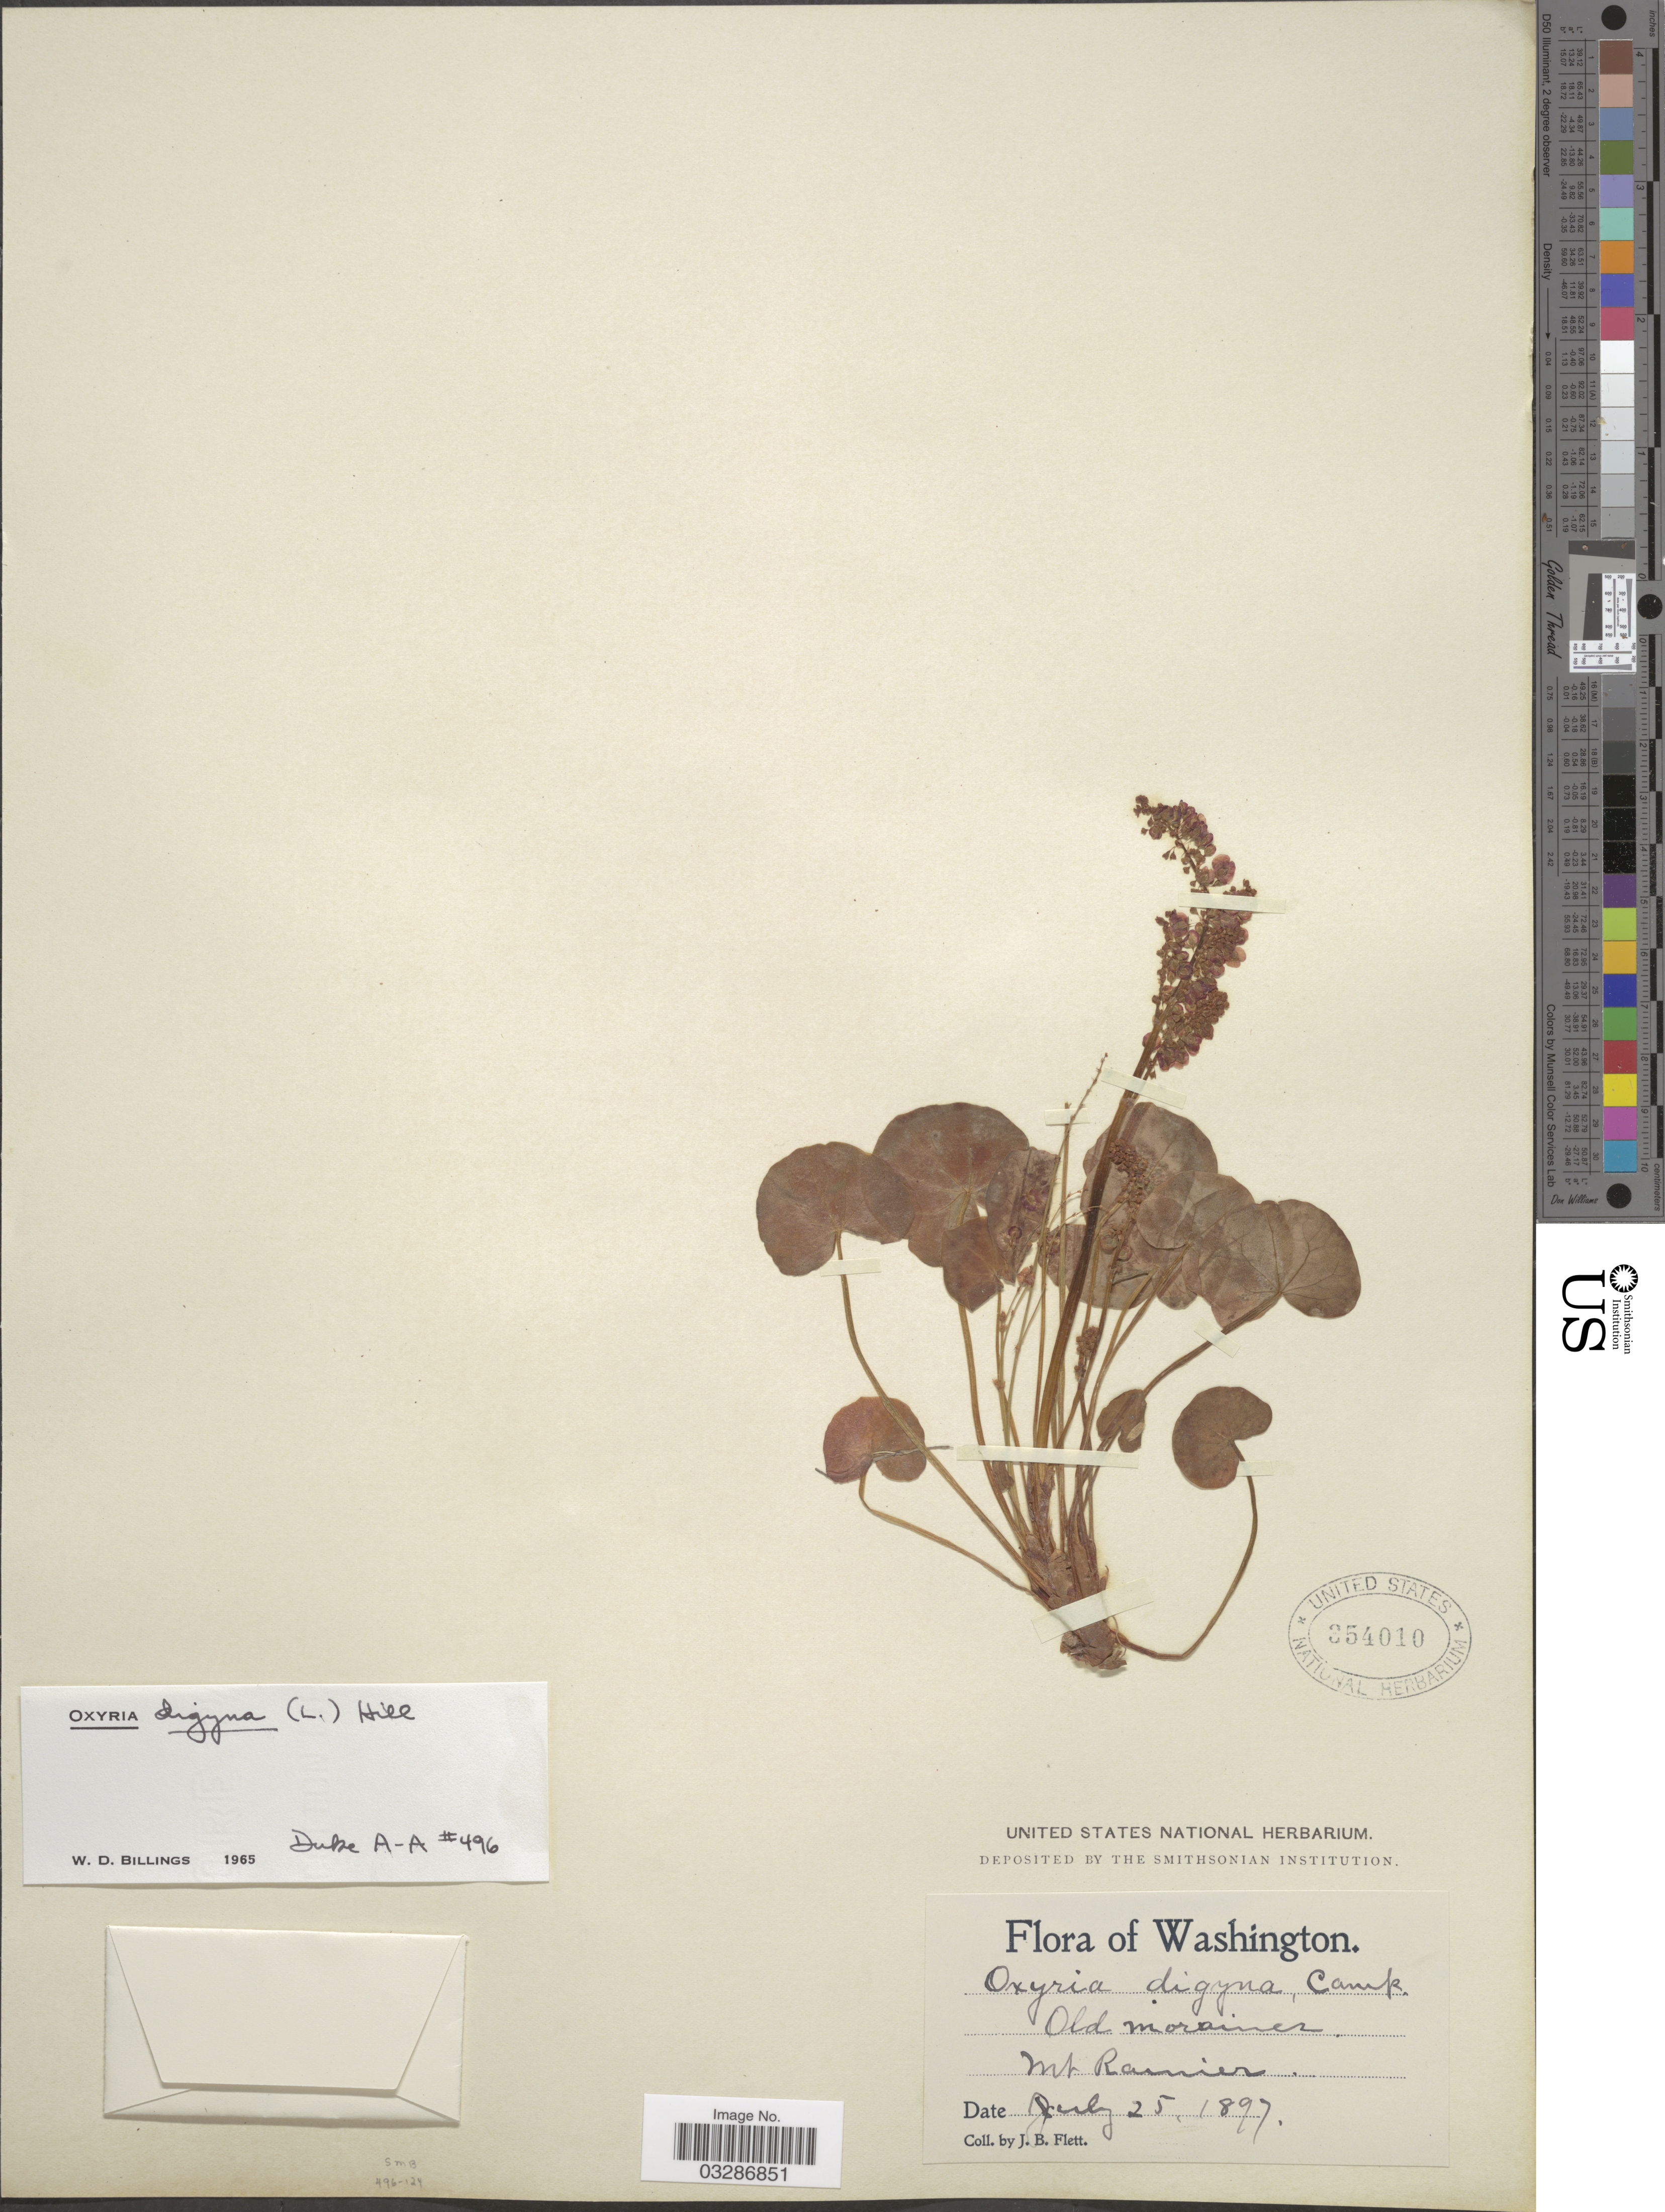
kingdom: Plantae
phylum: Tracheophyta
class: Magnoliopsida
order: Caryophyllales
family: Polygonaceae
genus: Oxyria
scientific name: Oxyria digyna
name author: (L.) Hill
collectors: J. Flett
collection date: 1897-07-25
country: United States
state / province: Washington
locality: Mt. Rainier.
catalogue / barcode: US 354010